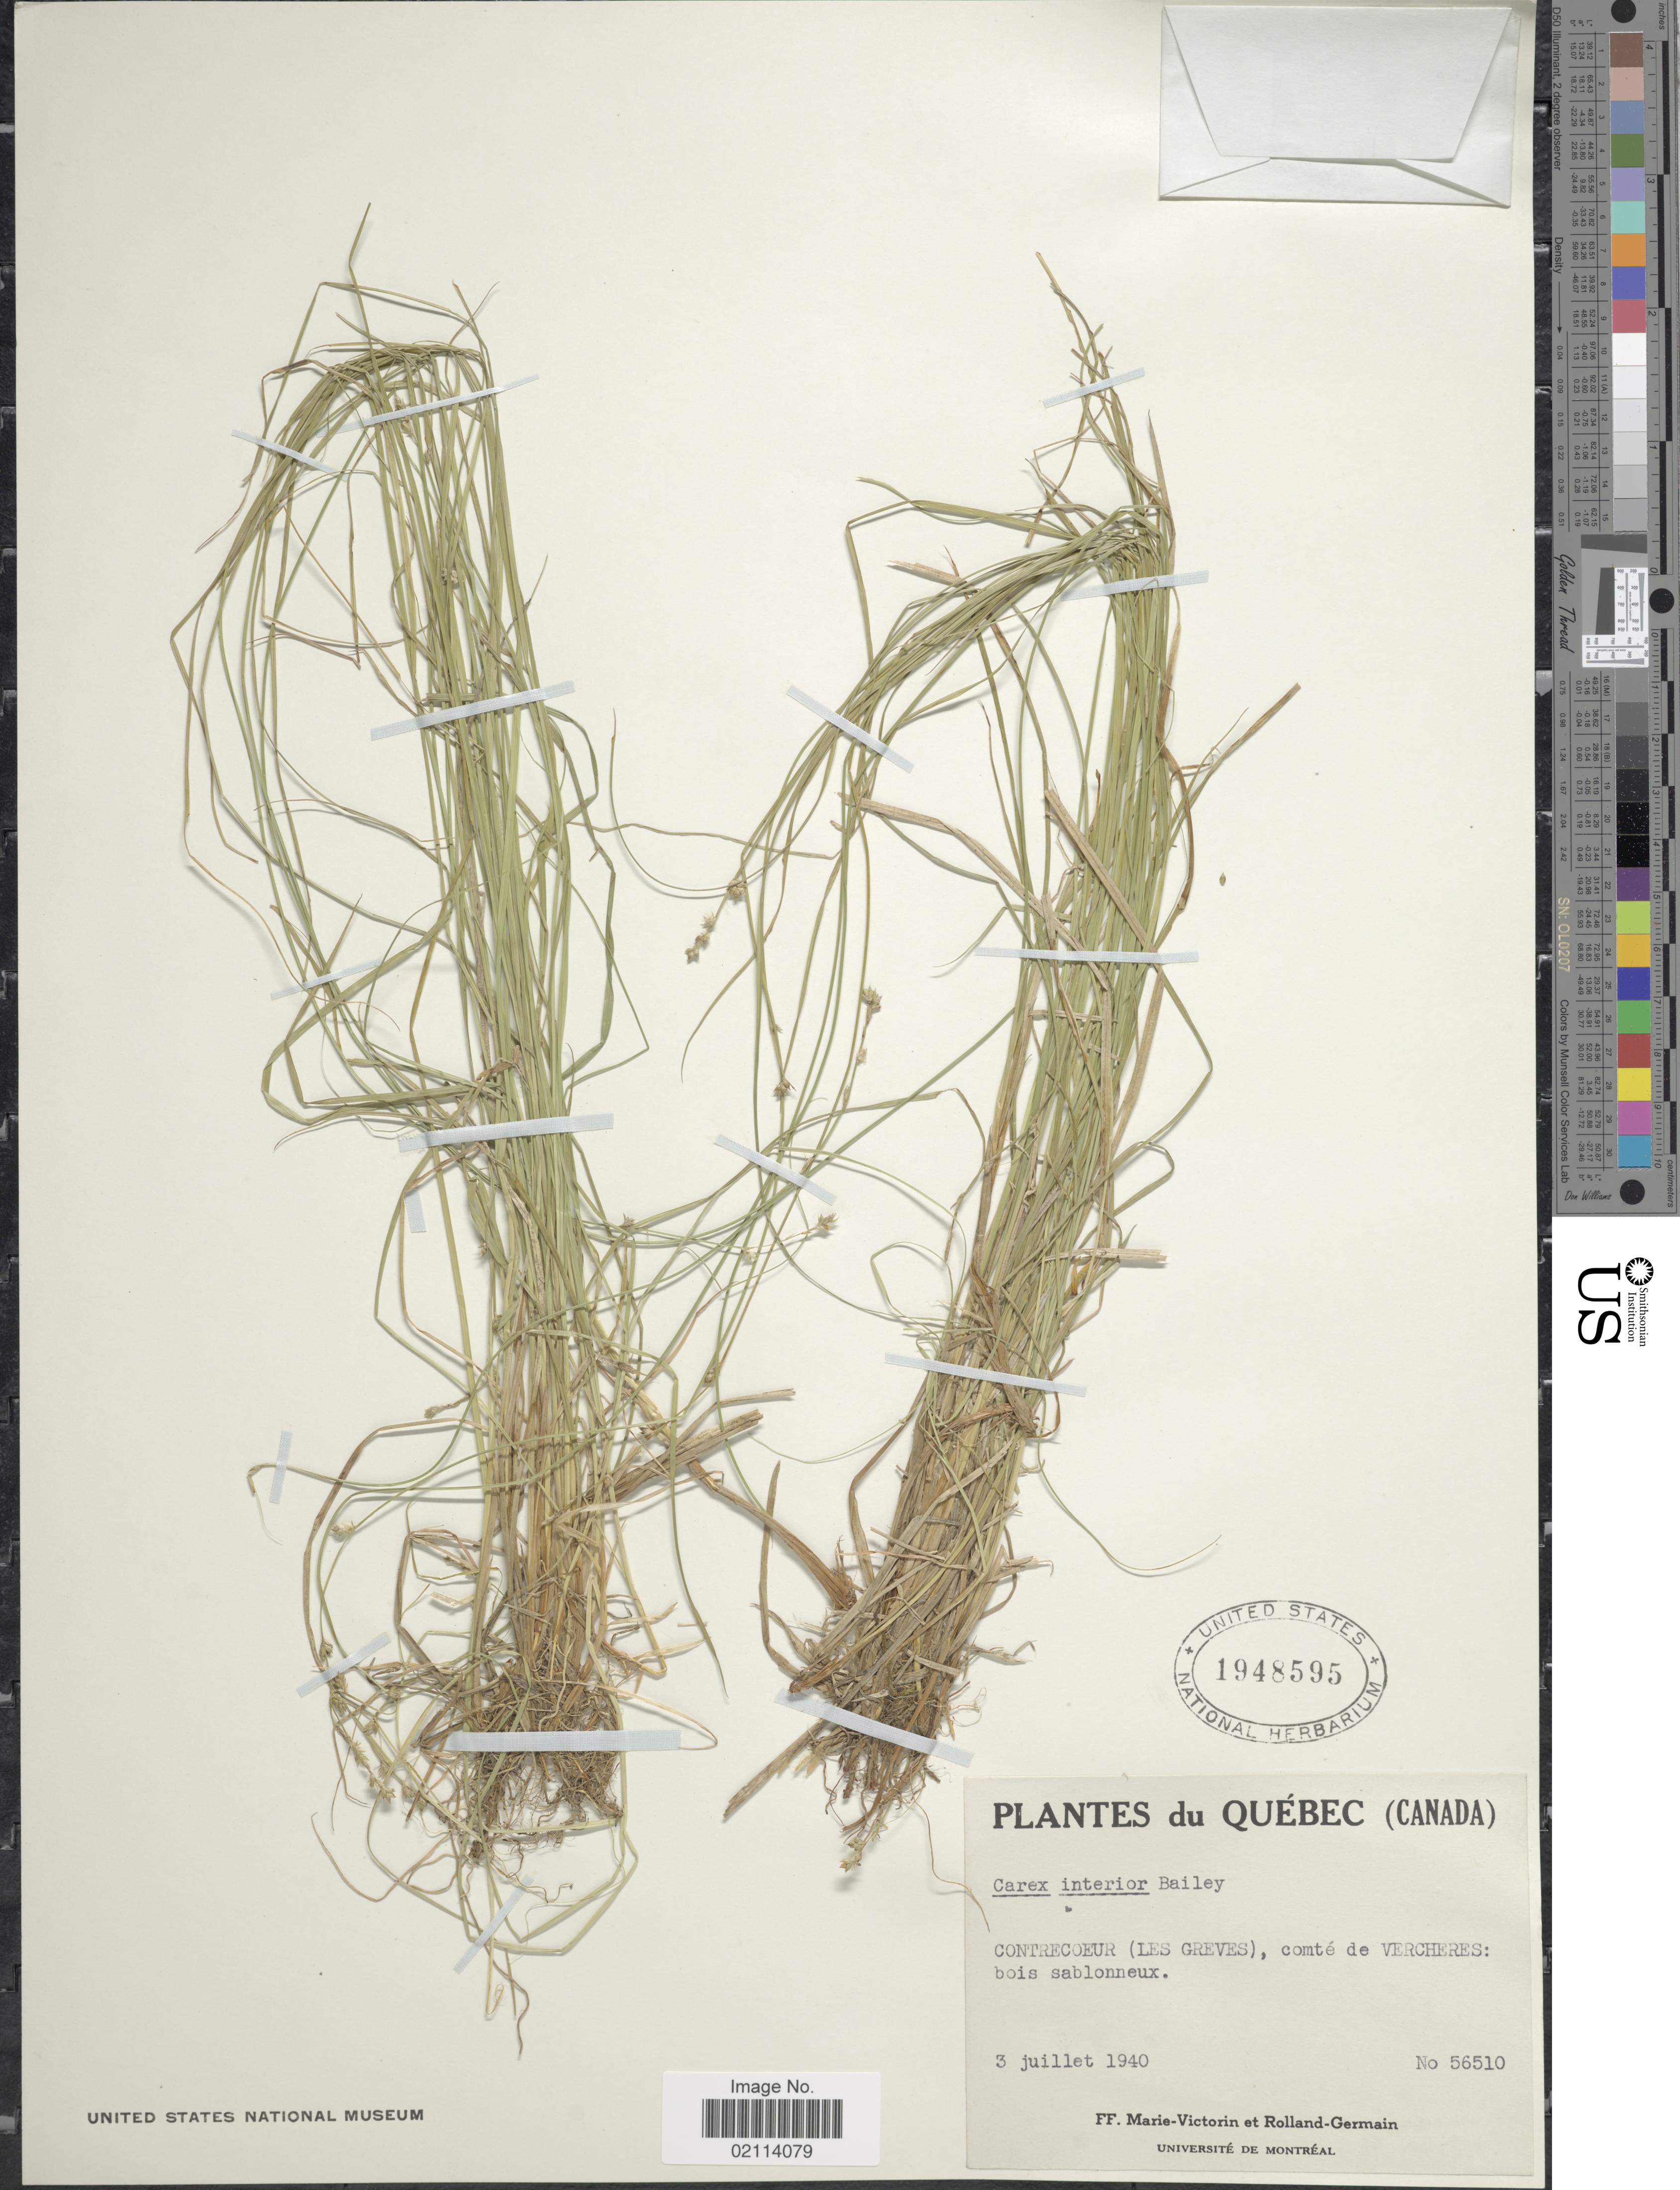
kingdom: Plantae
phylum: Tracheophyta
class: Liliopsida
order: Poales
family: Cyperaceae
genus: Carex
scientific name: Carex interior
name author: L.H. Bailey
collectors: F. Marie-Victorin & Rolland-Germain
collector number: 56510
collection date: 1940-07-03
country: Canada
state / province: Quebec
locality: Contrecoeur (Les Greves), comte de Vercheres: bois sablonneux.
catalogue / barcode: US 1948595